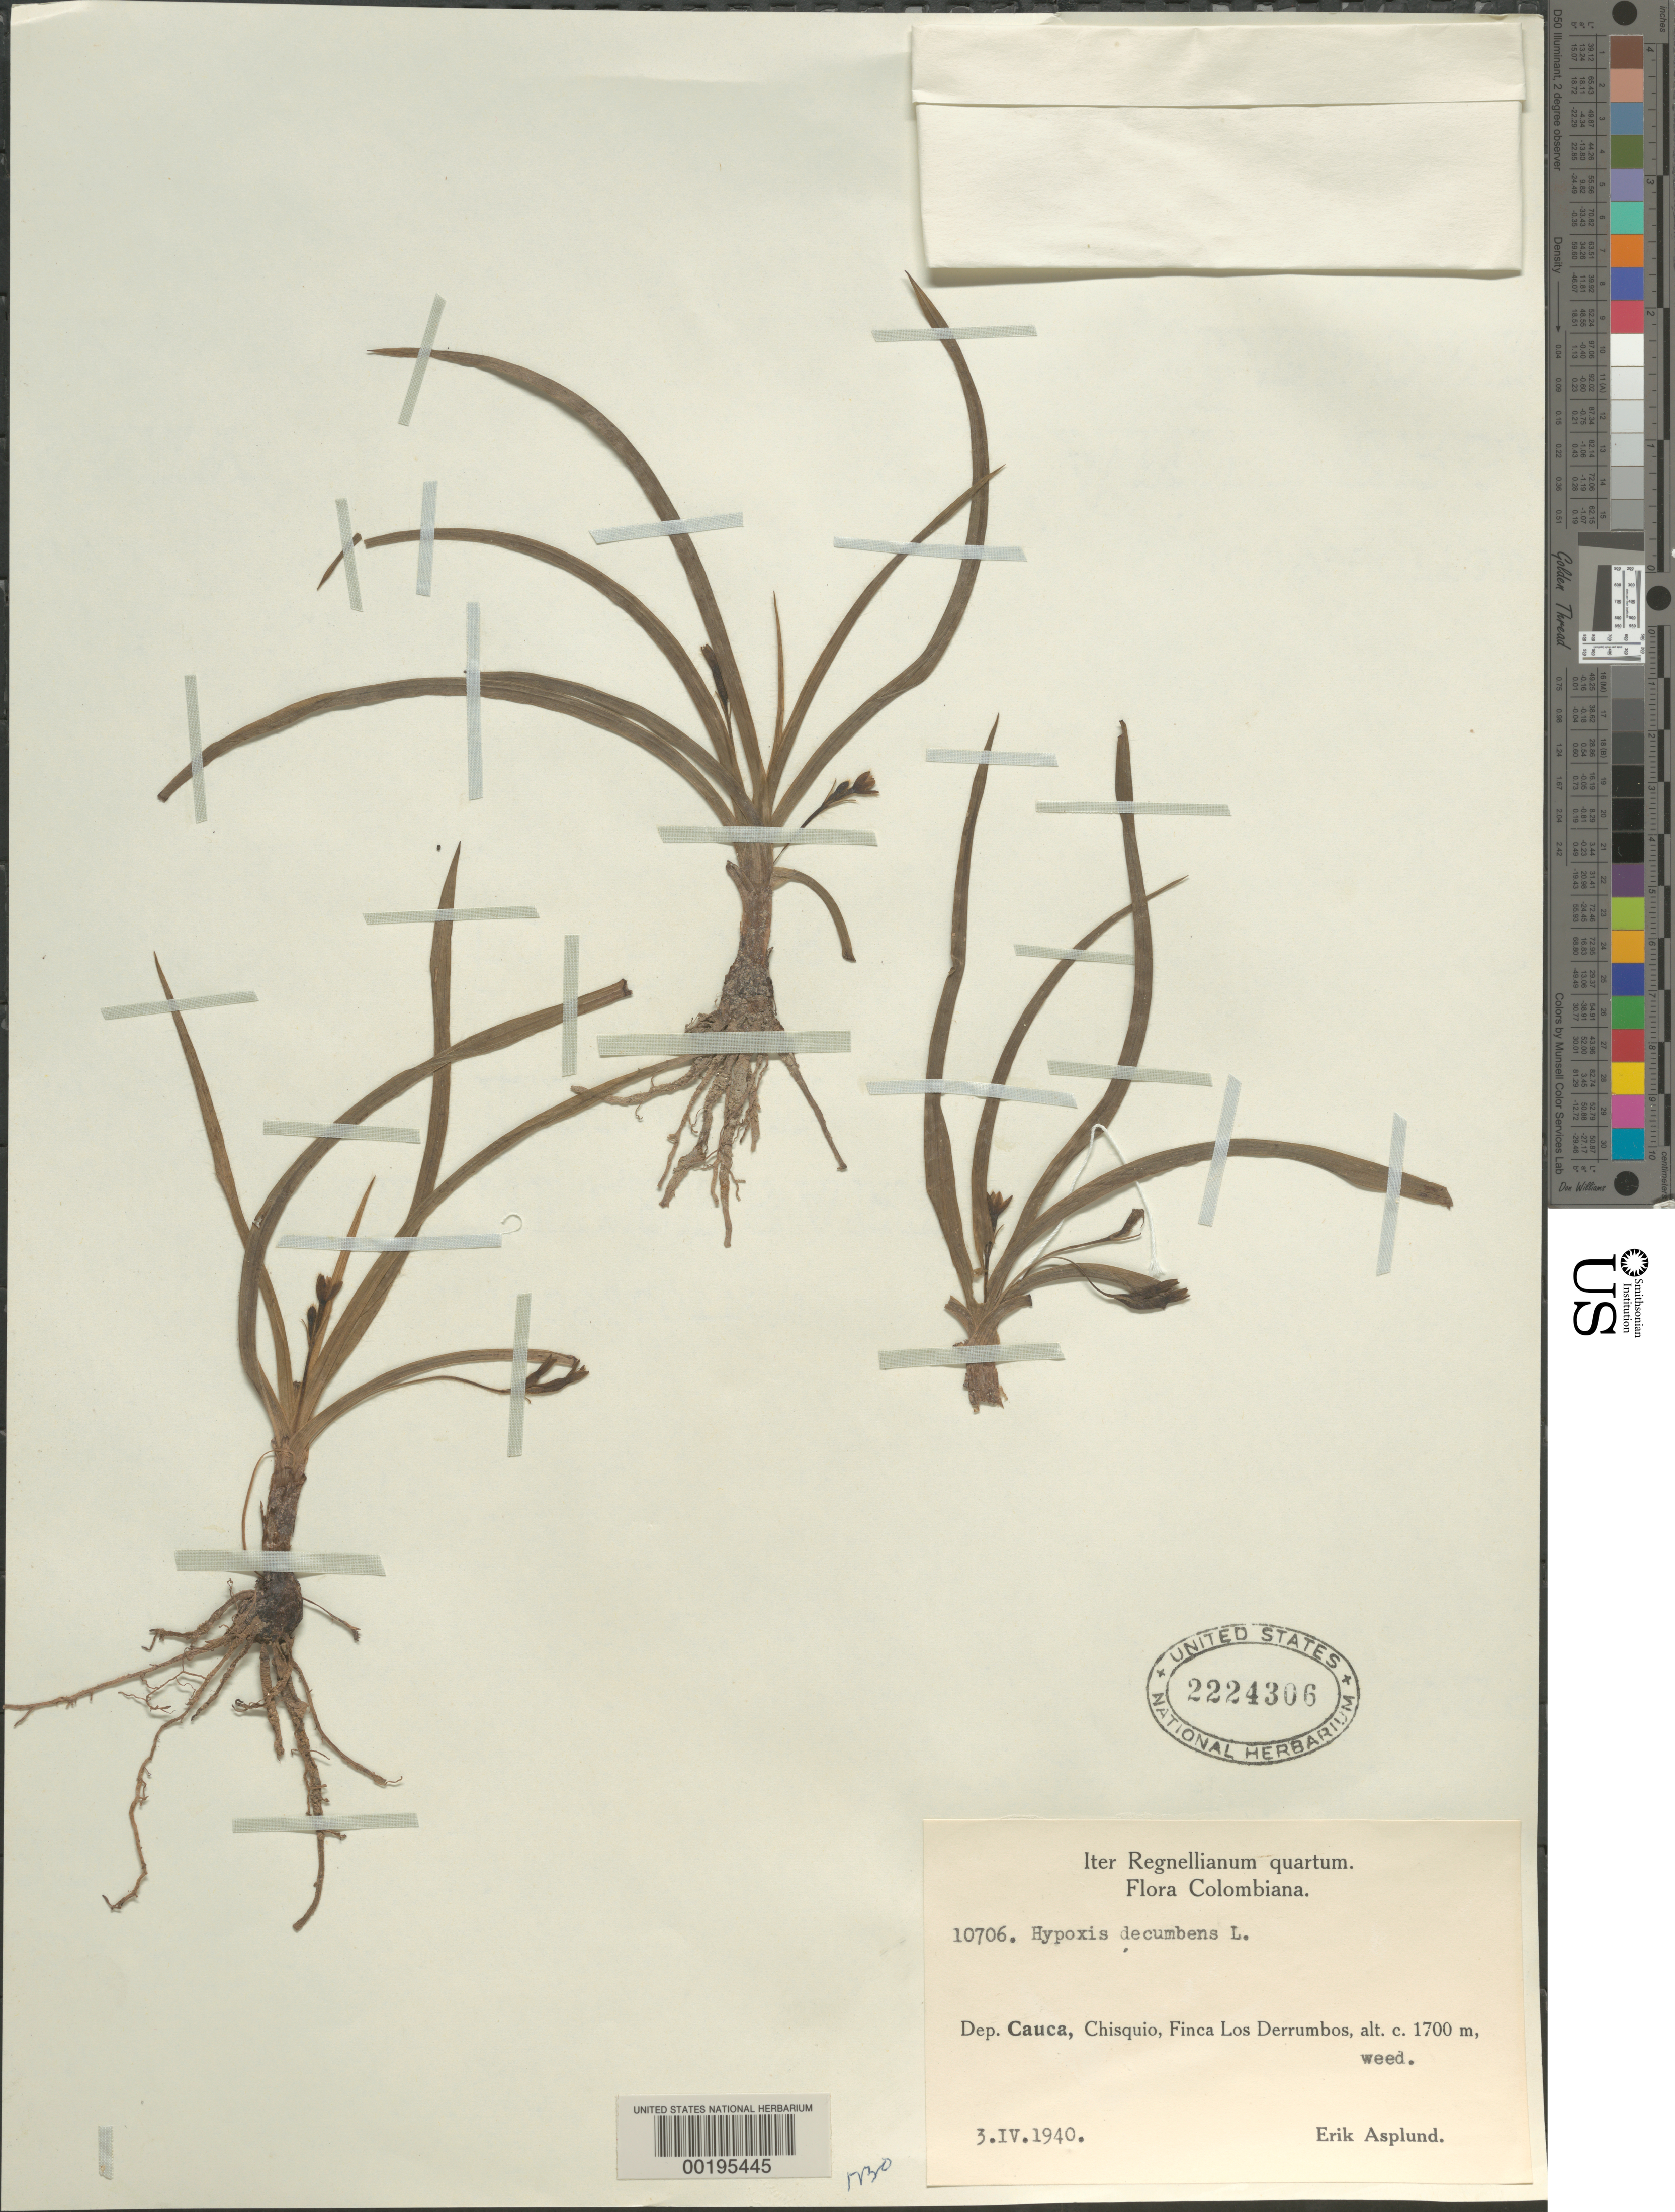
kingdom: Plantae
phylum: Tracheophyta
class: Liliopsida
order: Asparagales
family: Hypoxidaceae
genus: Hypoxis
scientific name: Hypoxis decumbens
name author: L.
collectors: E. Asplund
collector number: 10706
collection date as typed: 03 Apr 1940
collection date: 1940-04-03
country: Colombia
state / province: Cauca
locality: Chisquio, Finca Los DerRumbos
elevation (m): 1700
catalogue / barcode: US 2224306